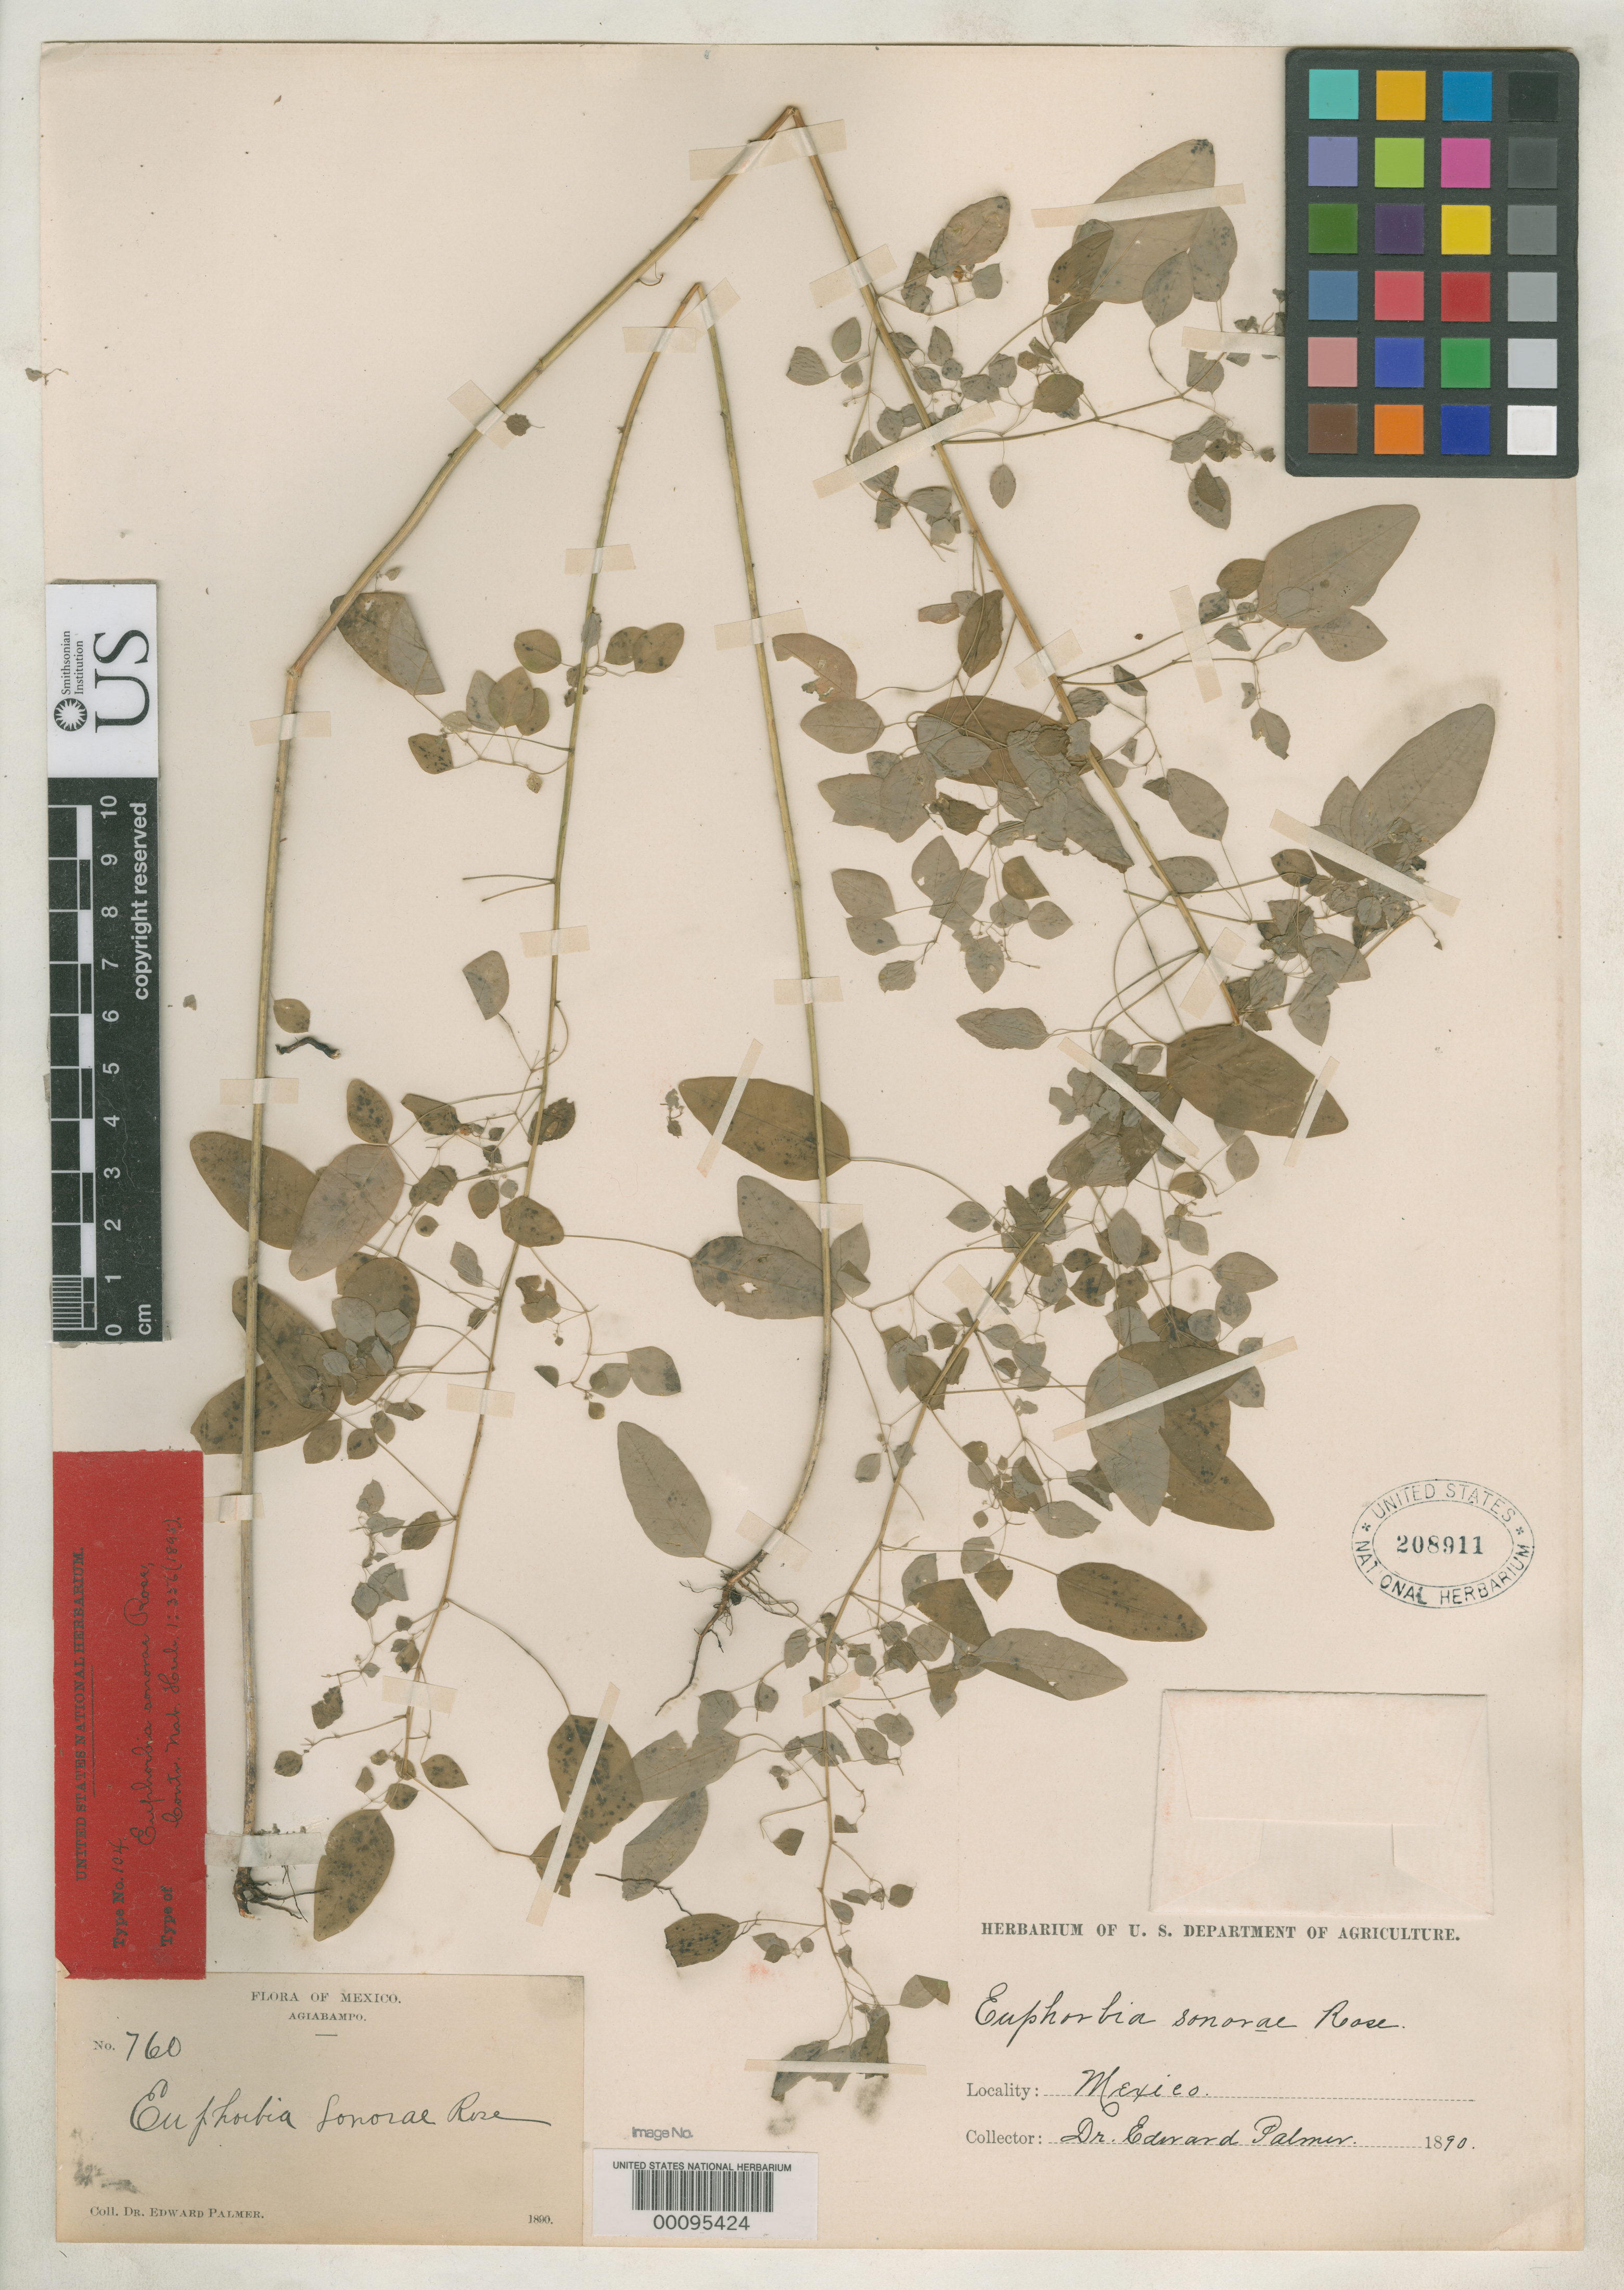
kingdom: Plantae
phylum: Tracheophyta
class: Magnoliopsida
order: Malpighiales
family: Euphorbiaceae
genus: Euphorbia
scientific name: Euphorbia sonorae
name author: Rose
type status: Type Collection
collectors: E. Palmer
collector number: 760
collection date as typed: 03 Oct 1890 to 15 Oct 1890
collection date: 1890-10-03/1890-10-15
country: Mexico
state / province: Sonora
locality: Agiabampo.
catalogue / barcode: US 208911